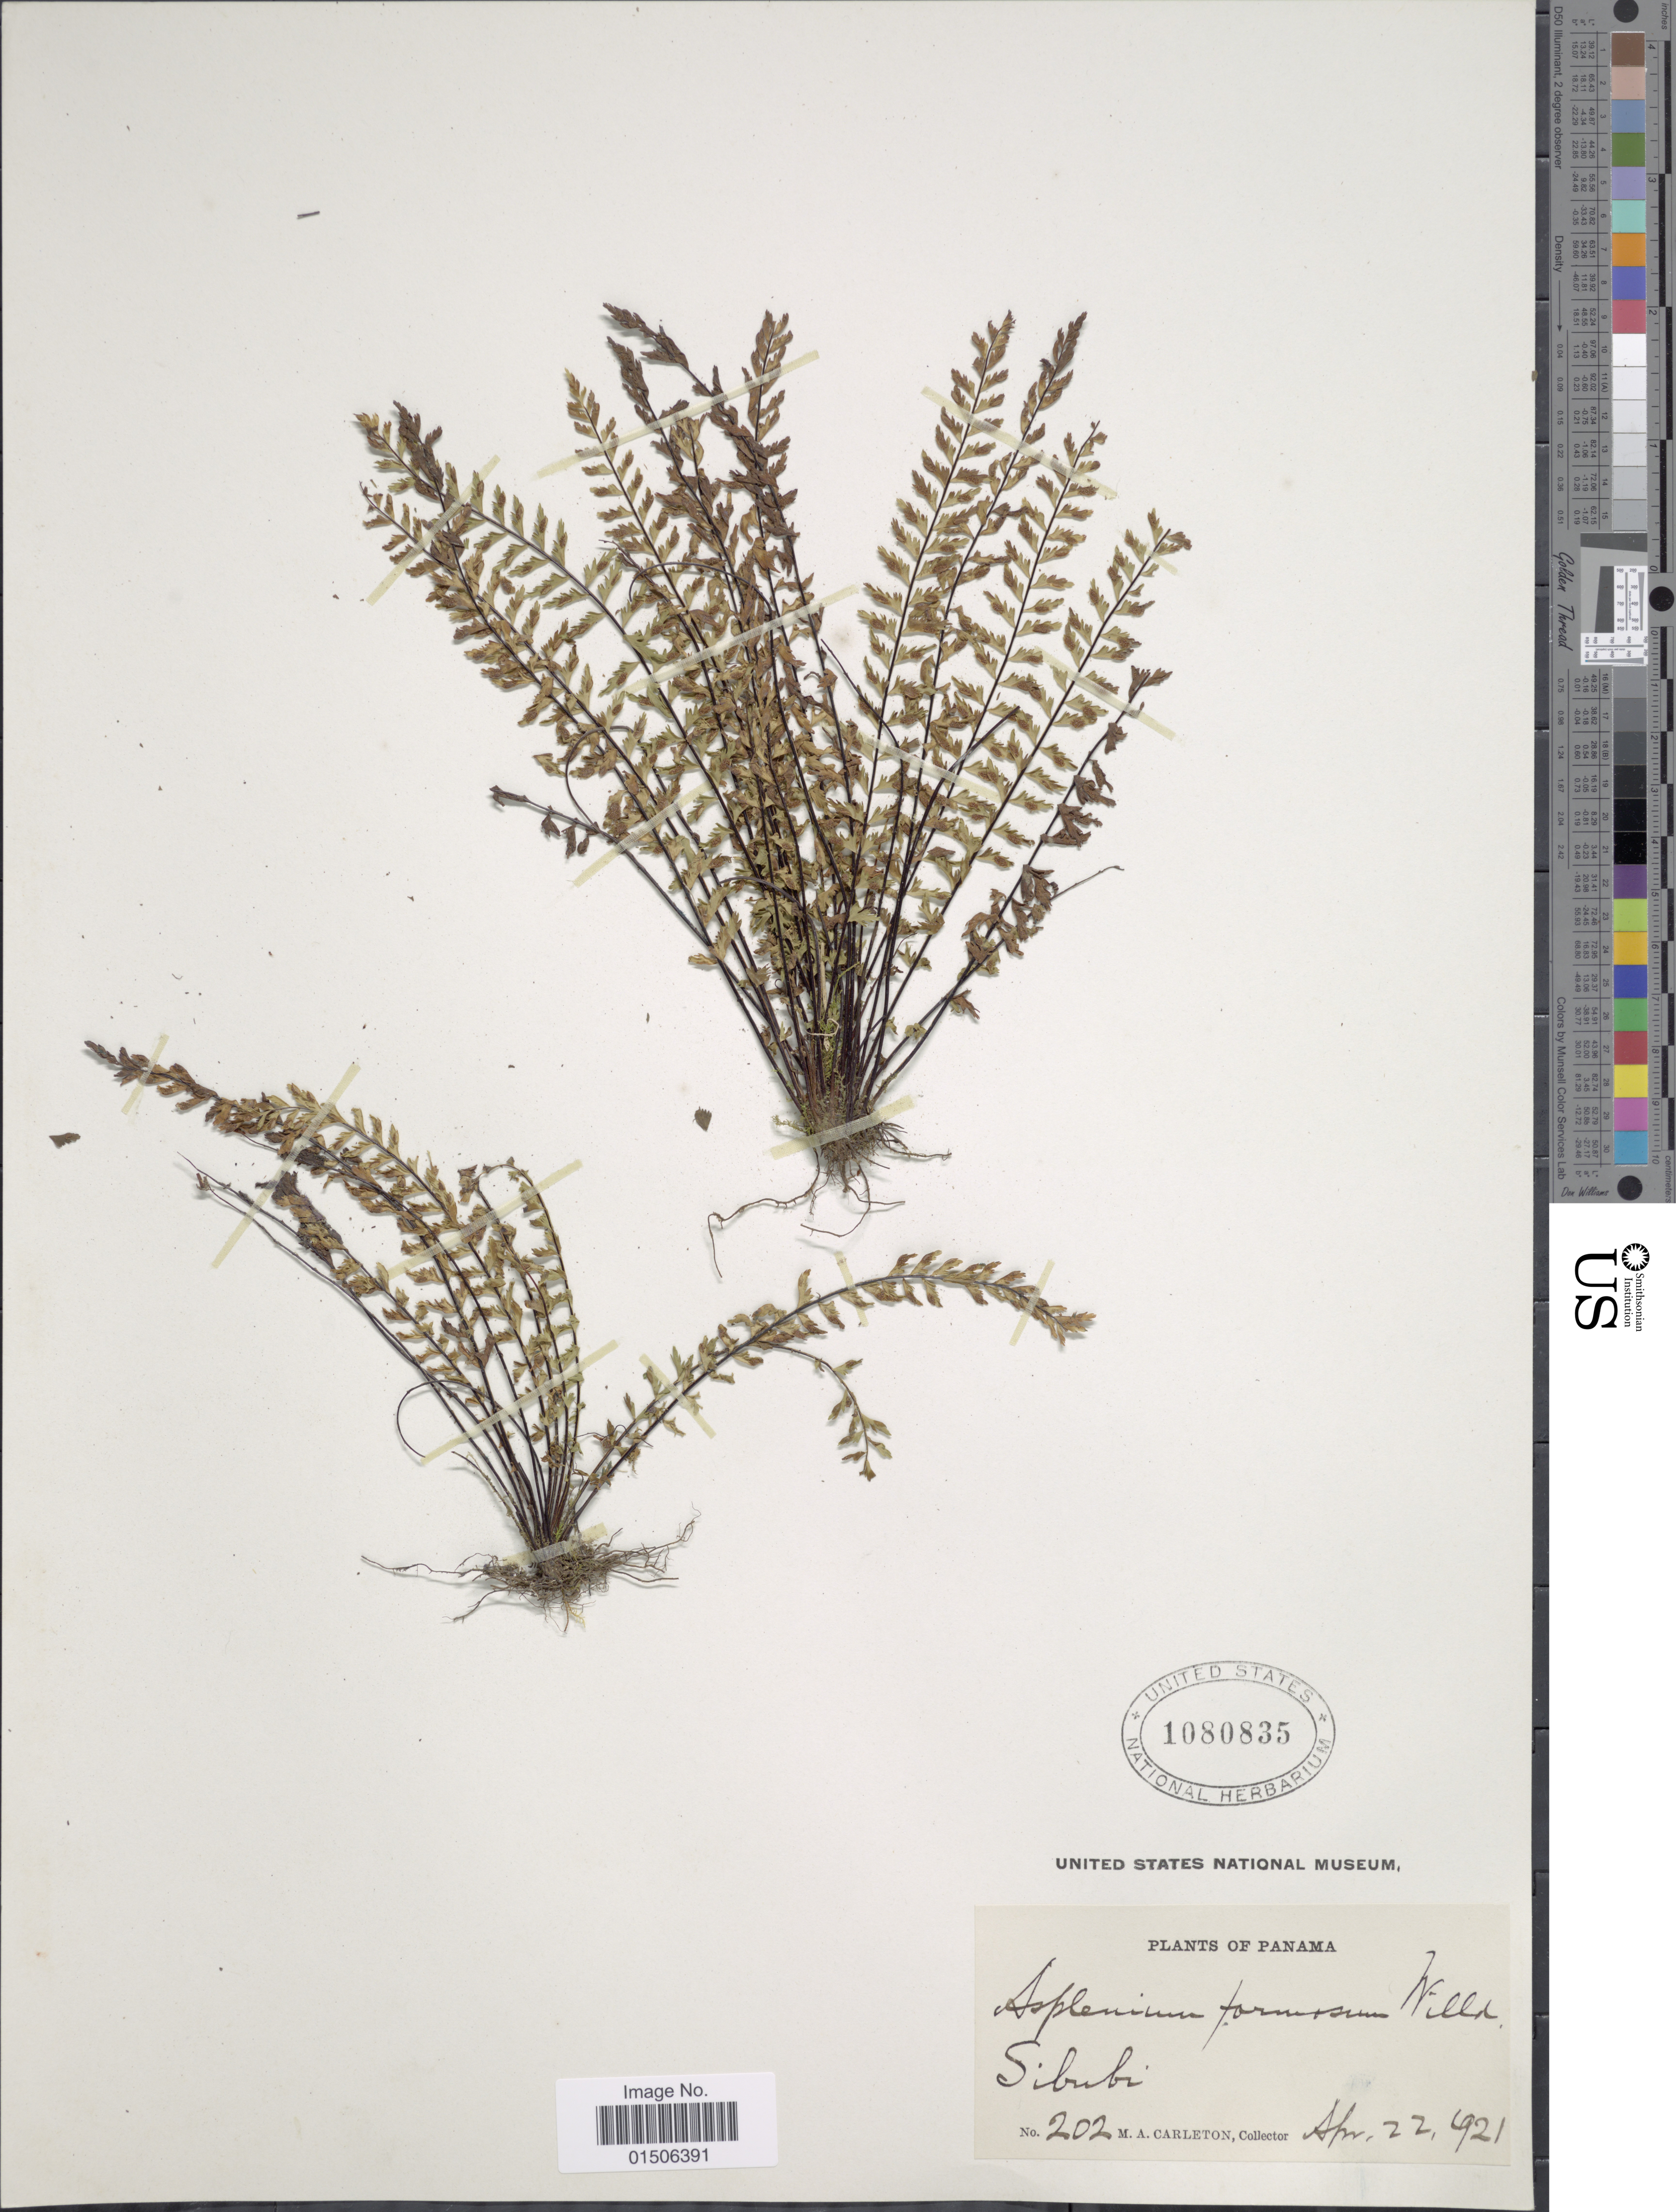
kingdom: Plantae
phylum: Tracheophyta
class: Polypodiopsida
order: Polypodiales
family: Aspleniaceae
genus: Asplenium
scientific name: Asplenium formosum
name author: Willd.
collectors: M. A. Carleton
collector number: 202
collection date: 1921-04-22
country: Panama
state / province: Panamá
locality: Sibubi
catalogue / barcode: US 1080835